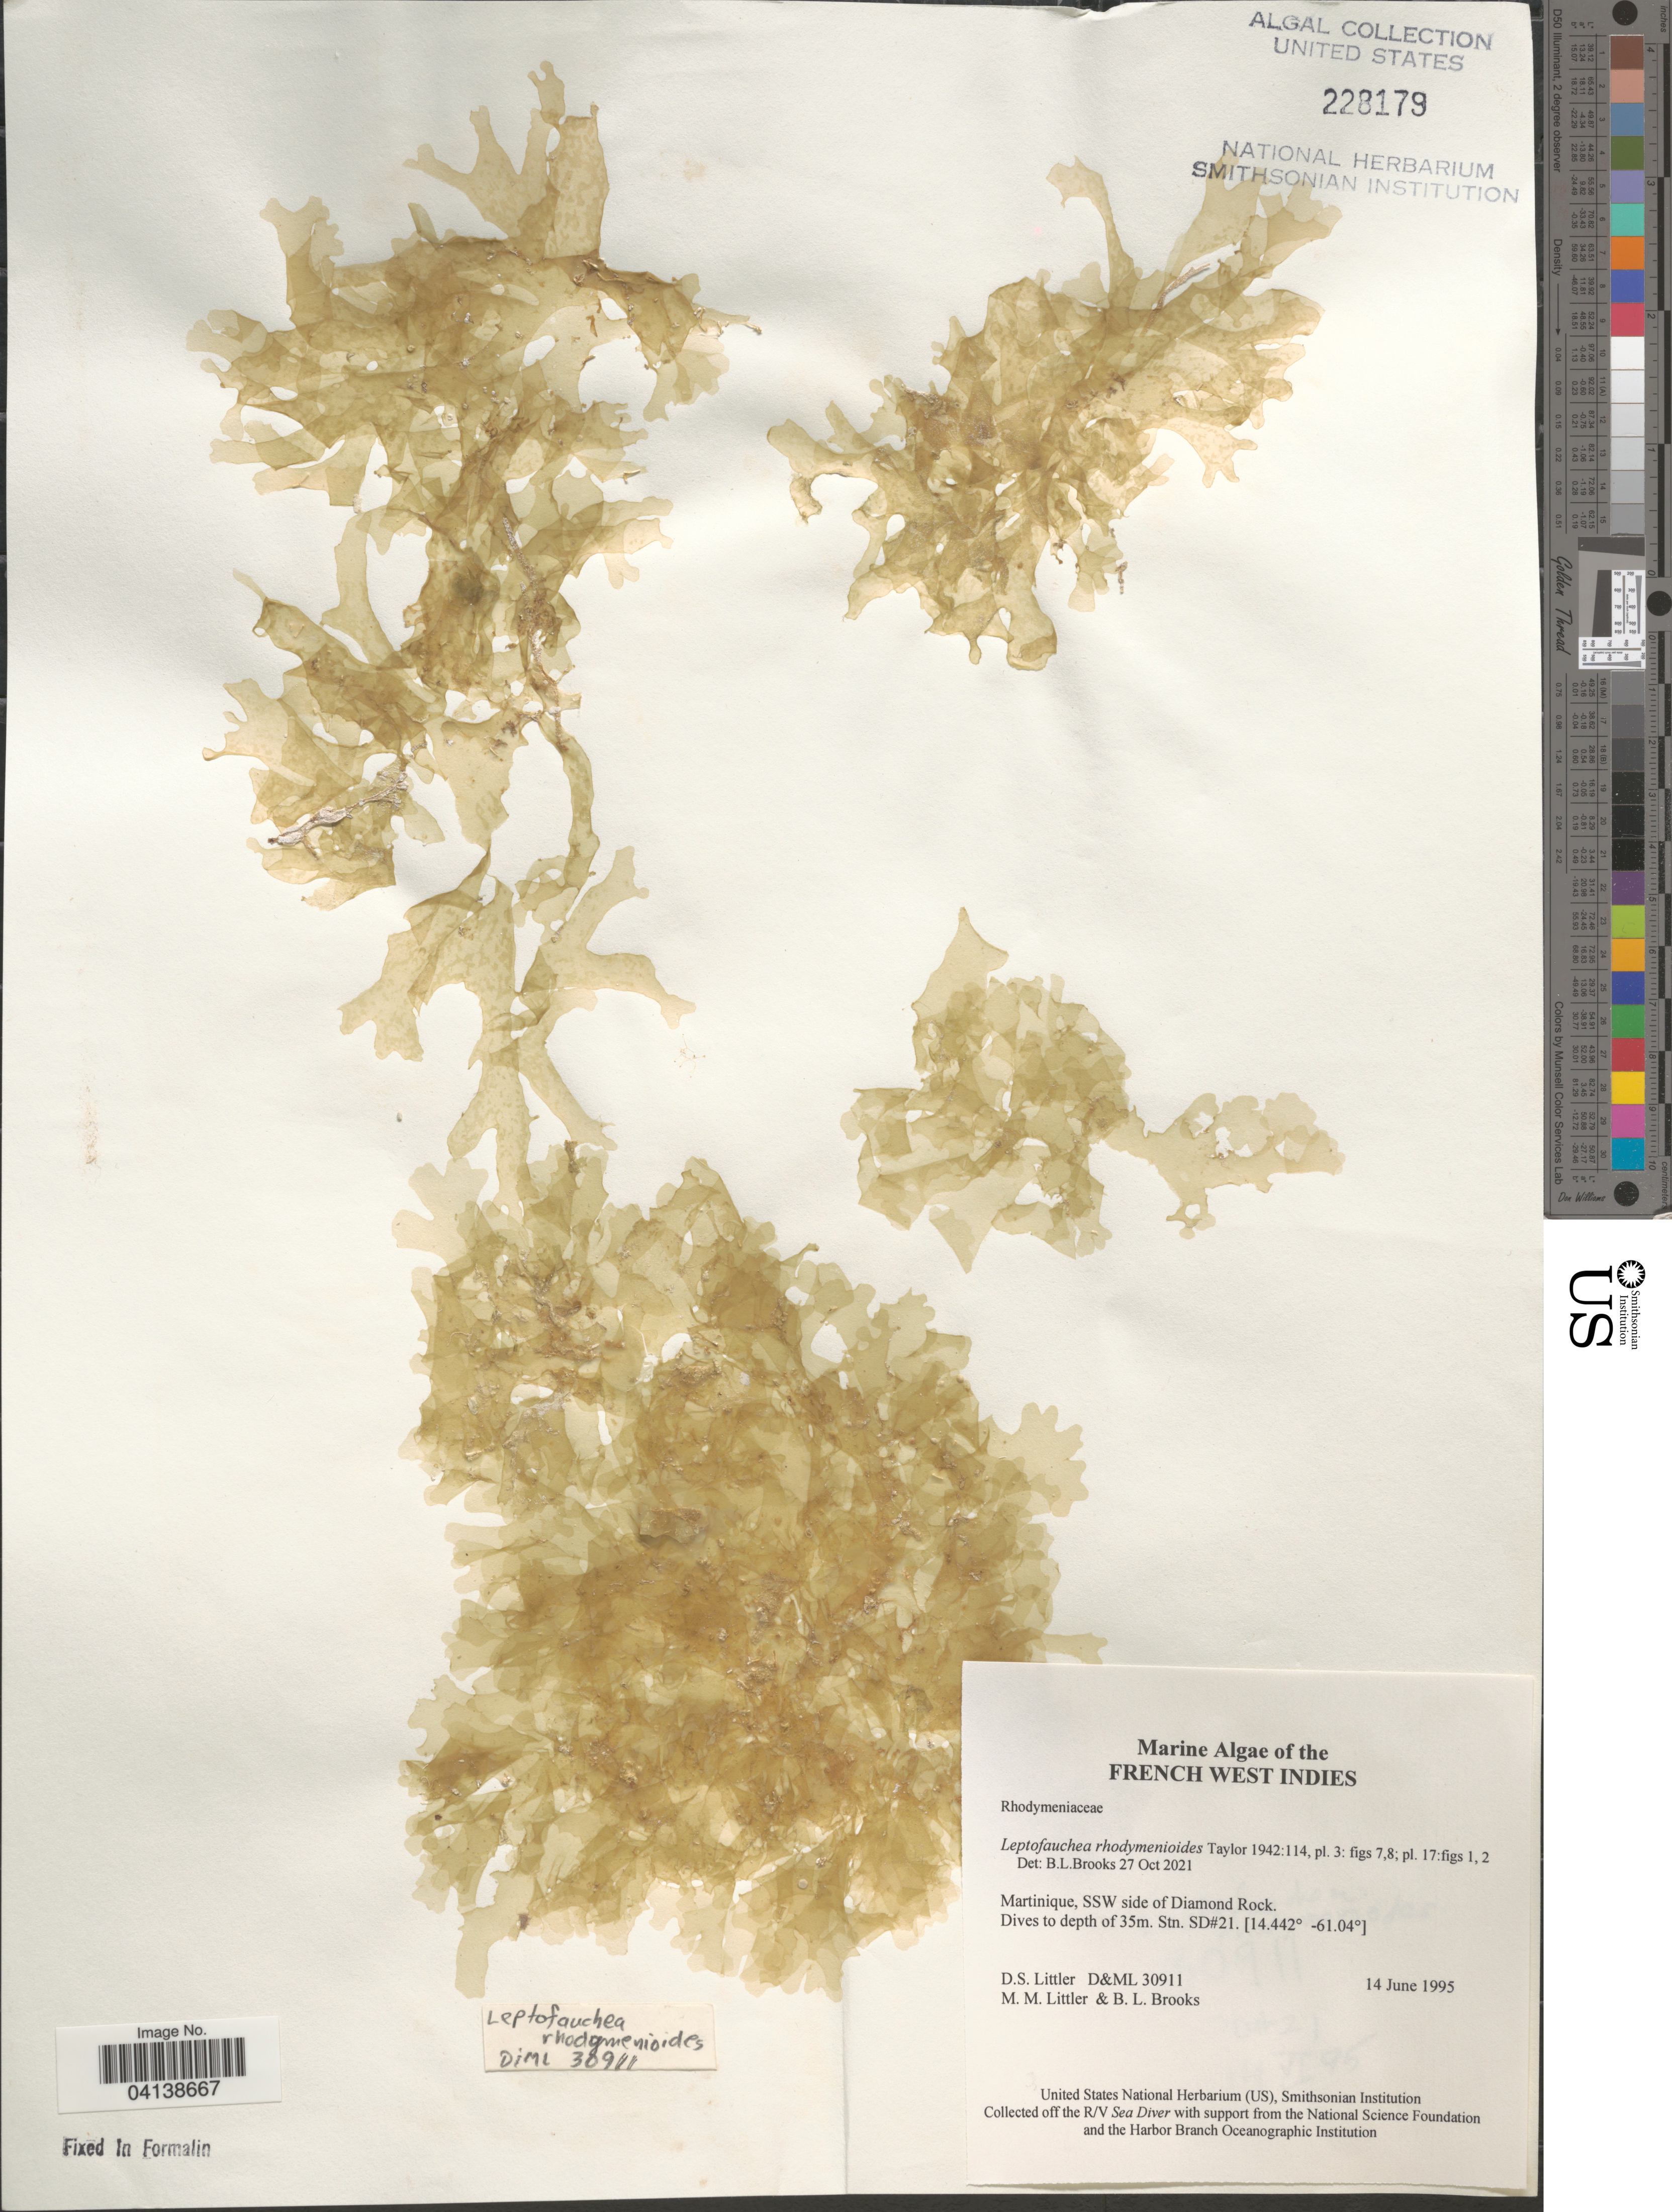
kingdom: Plantae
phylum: Rhodophyta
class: Florideophyceae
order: Rhodymeniales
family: Faucheaceae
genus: Leptofauchea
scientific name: Leptofauchea rhodymenioides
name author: W.R. Taylor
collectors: D. S. Littler & B. Brooks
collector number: D&ML30911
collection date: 1995-06-14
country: Martinique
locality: French West Indies. SSW side of Diamond Rock. Stn. SD#21.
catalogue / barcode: US 228179